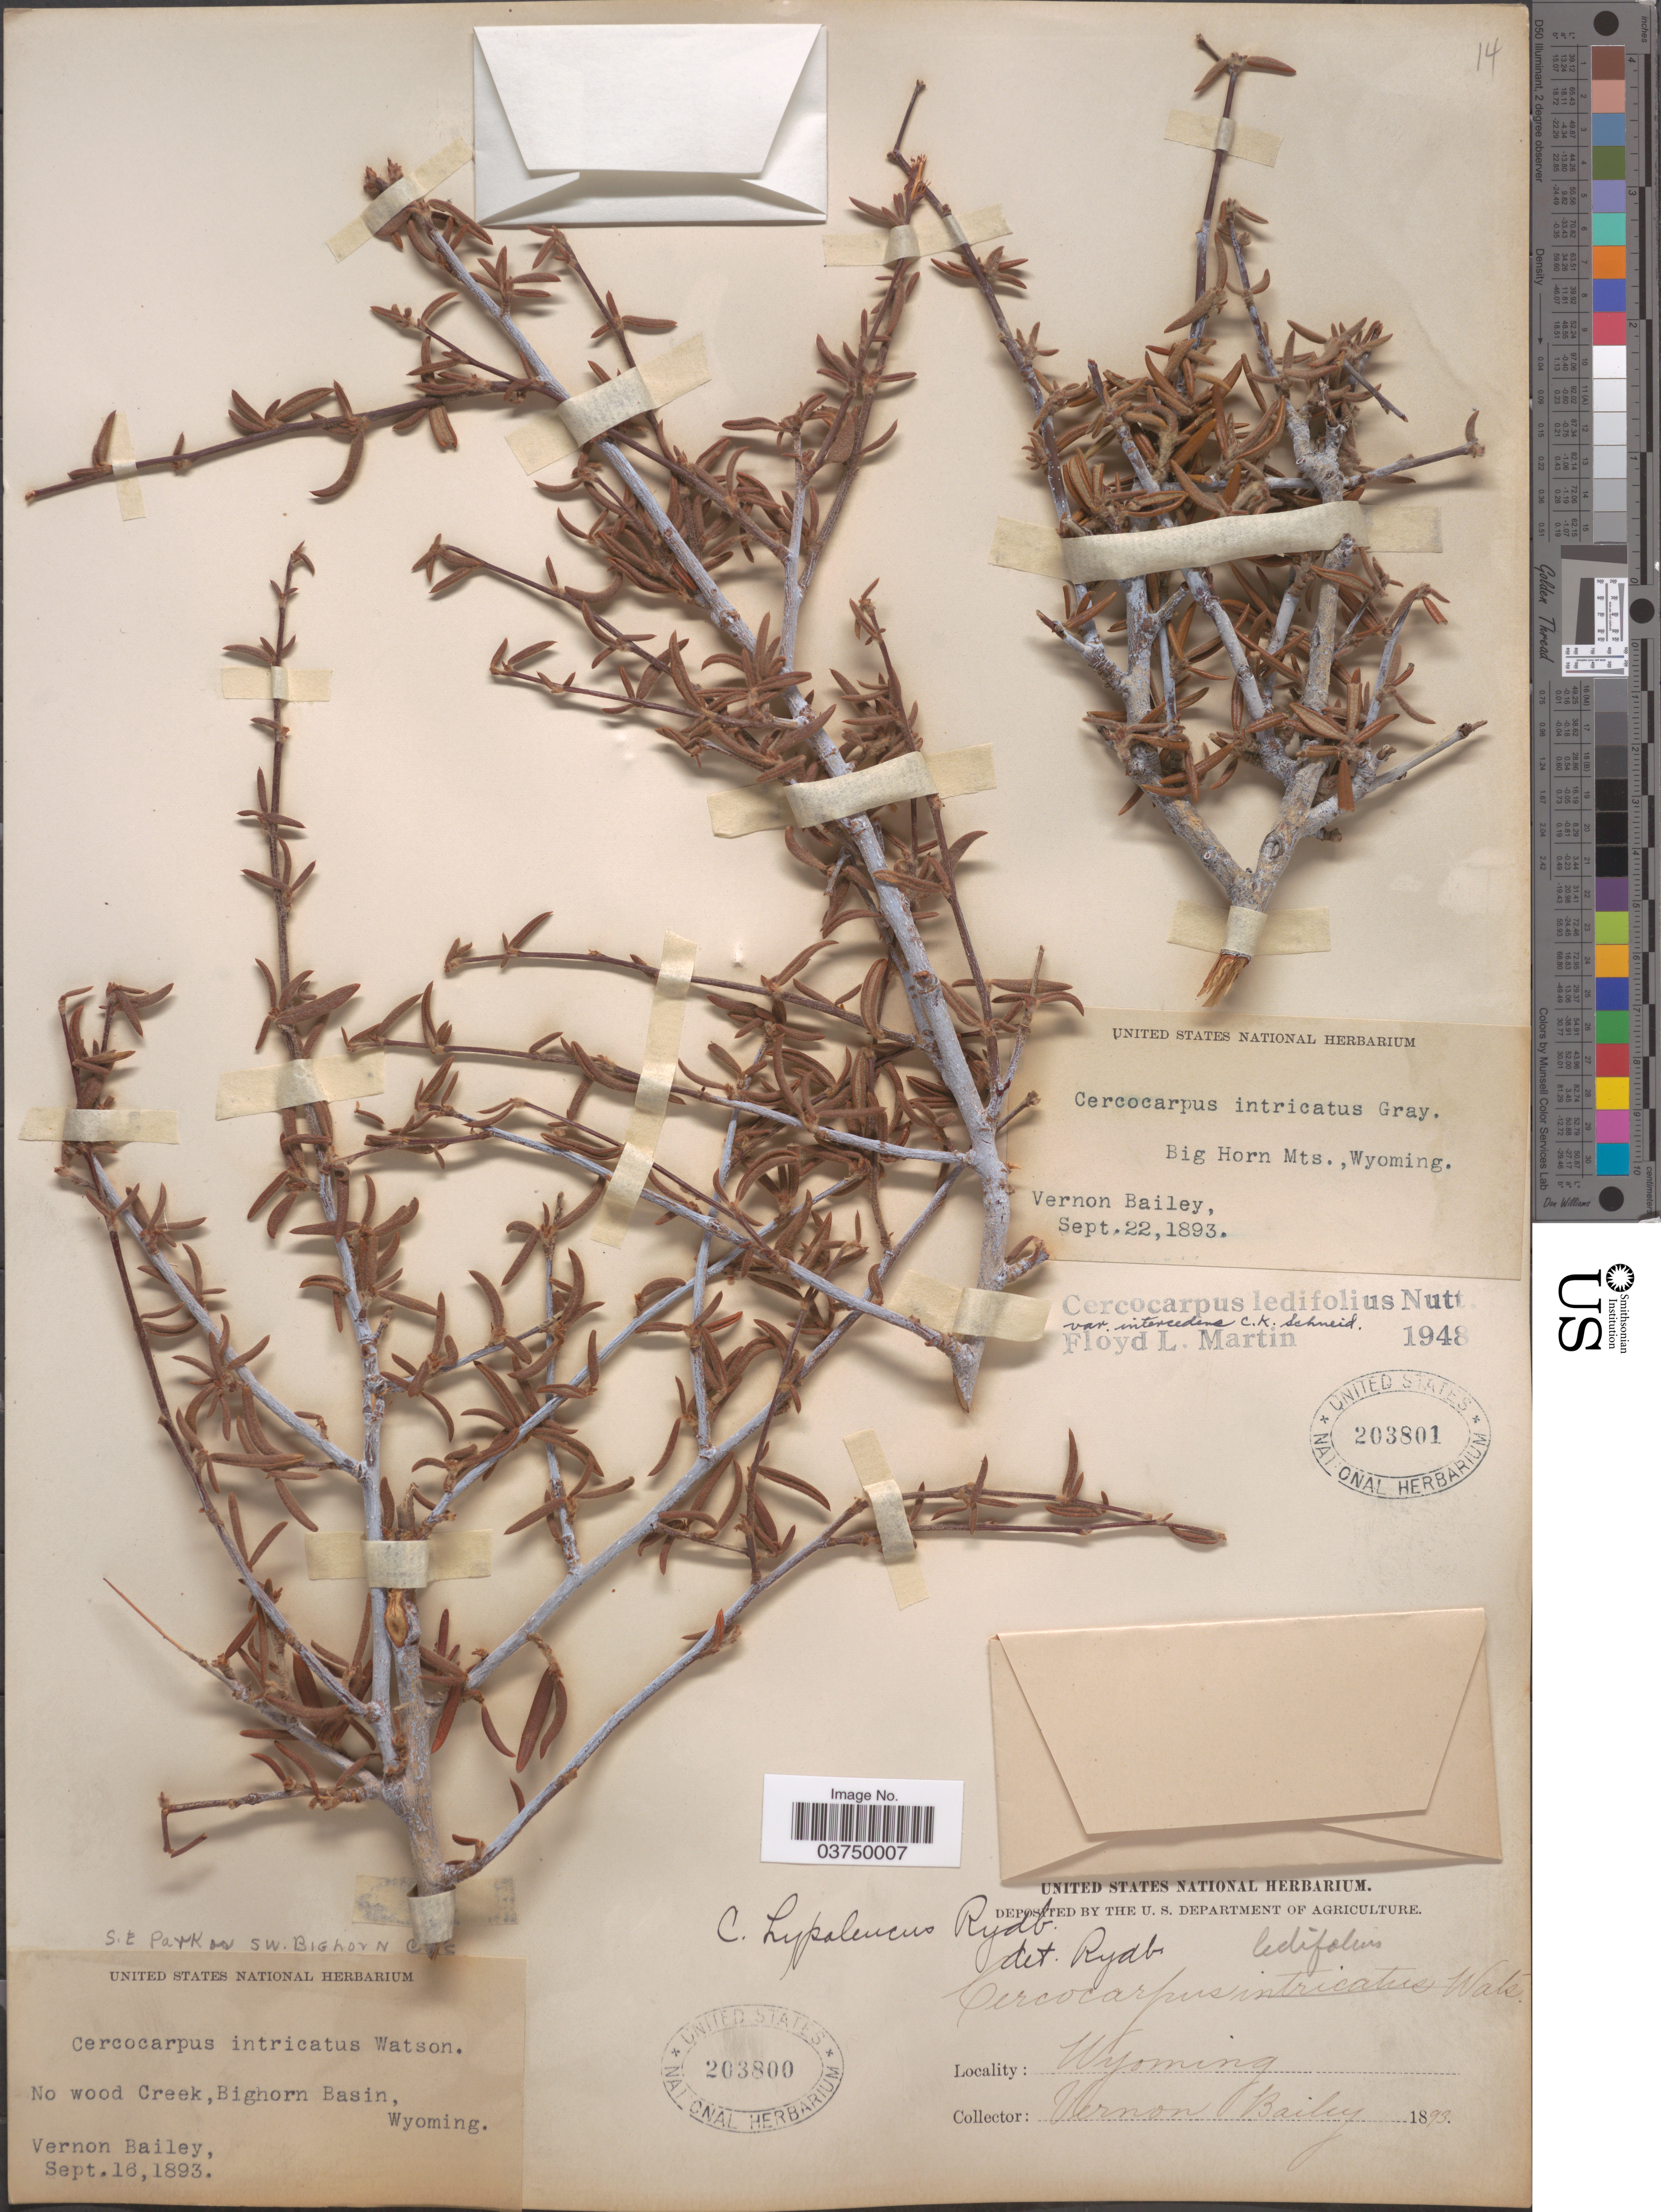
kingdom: Plantae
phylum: Tracheophyta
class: Magnoliopsida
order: Rosales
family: Rosaceae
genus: Cercocarpus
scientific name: Cercocarpus ledifolius var. intercedens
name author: C.K. Schneid.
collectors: V. O. Bailey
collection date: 1893-09-16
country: United States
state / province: Wyoming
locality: No wood Creek, Bighorn Basin. S.E Park. SW. Bighorn C [illegible text]s.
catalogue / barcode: US 203800-2